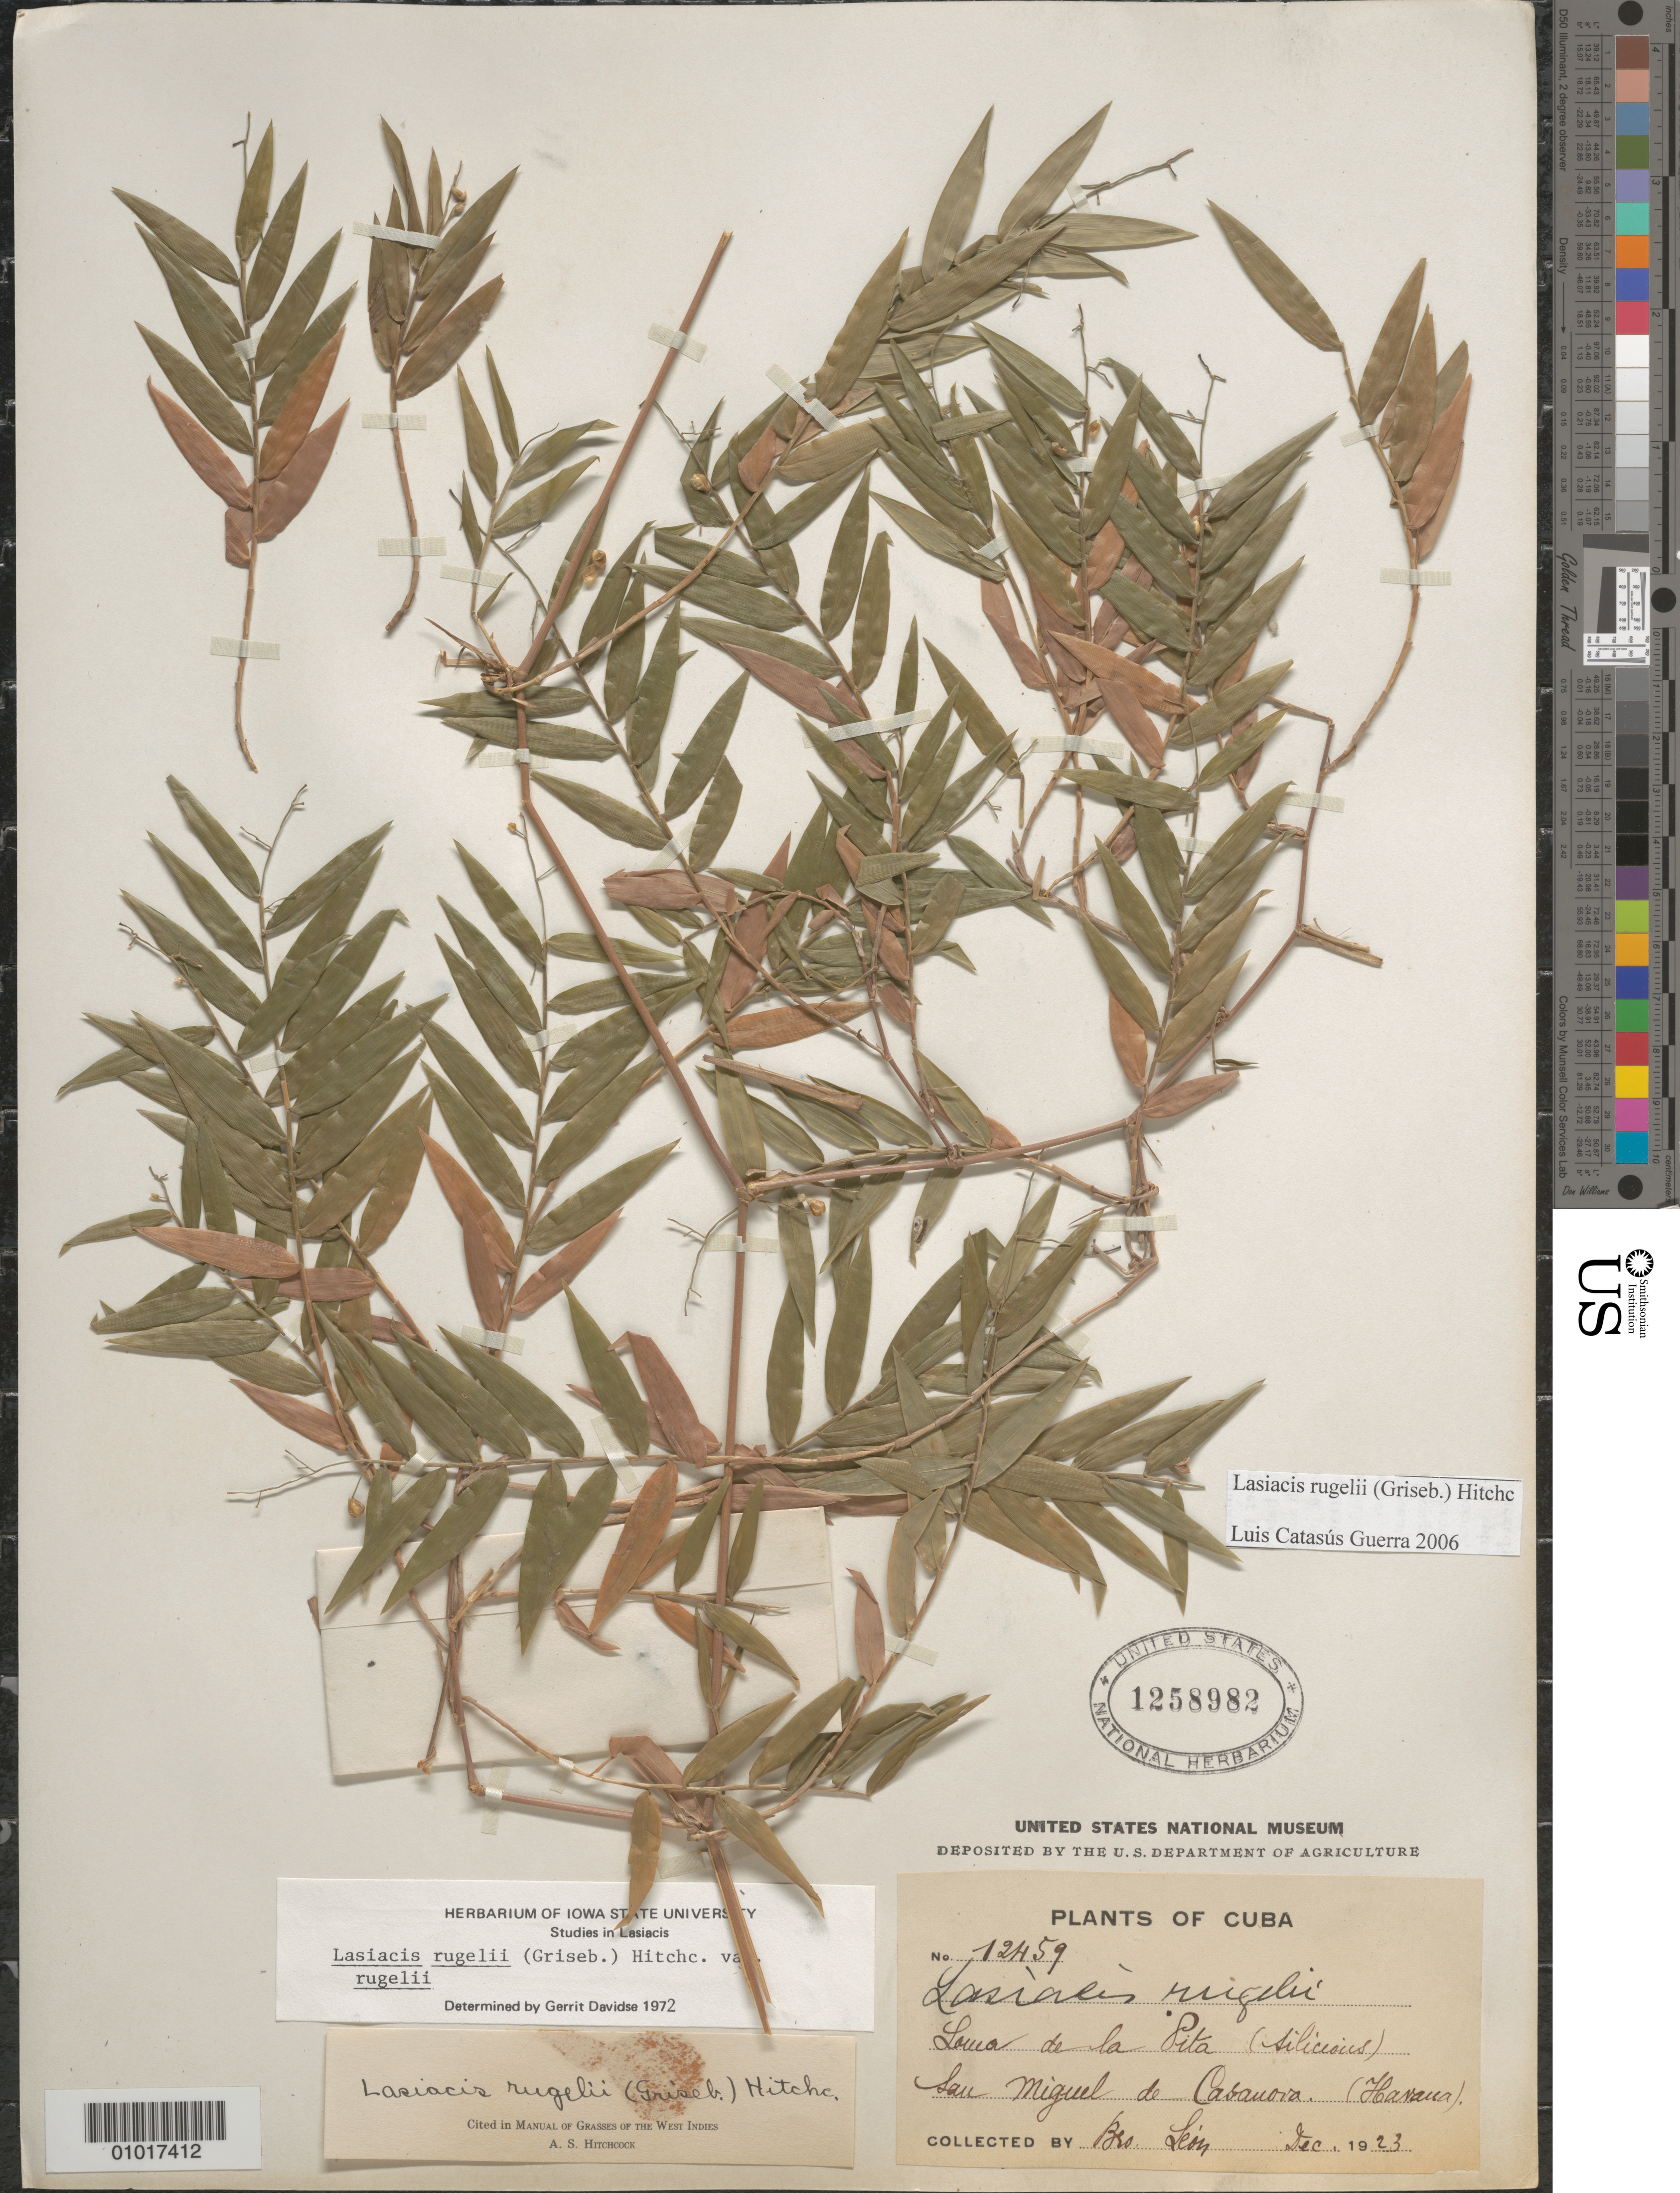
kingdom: Plantae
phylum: Tracheophyta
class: Liliopsida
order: Poales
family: Poaceae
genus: Lasiacis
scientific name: Lasiacis rugelii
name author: (Griseb.) Hitchc.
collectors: Bro. León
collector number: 12459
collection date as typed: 01 Dec 1923 to 31 Dec 1923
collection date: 1923-12-01/1923-12-31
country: Cuba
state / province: La Habana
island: Cuba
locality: Loma de la Pita, San Miguel de Casanova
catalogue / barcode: US 1258982